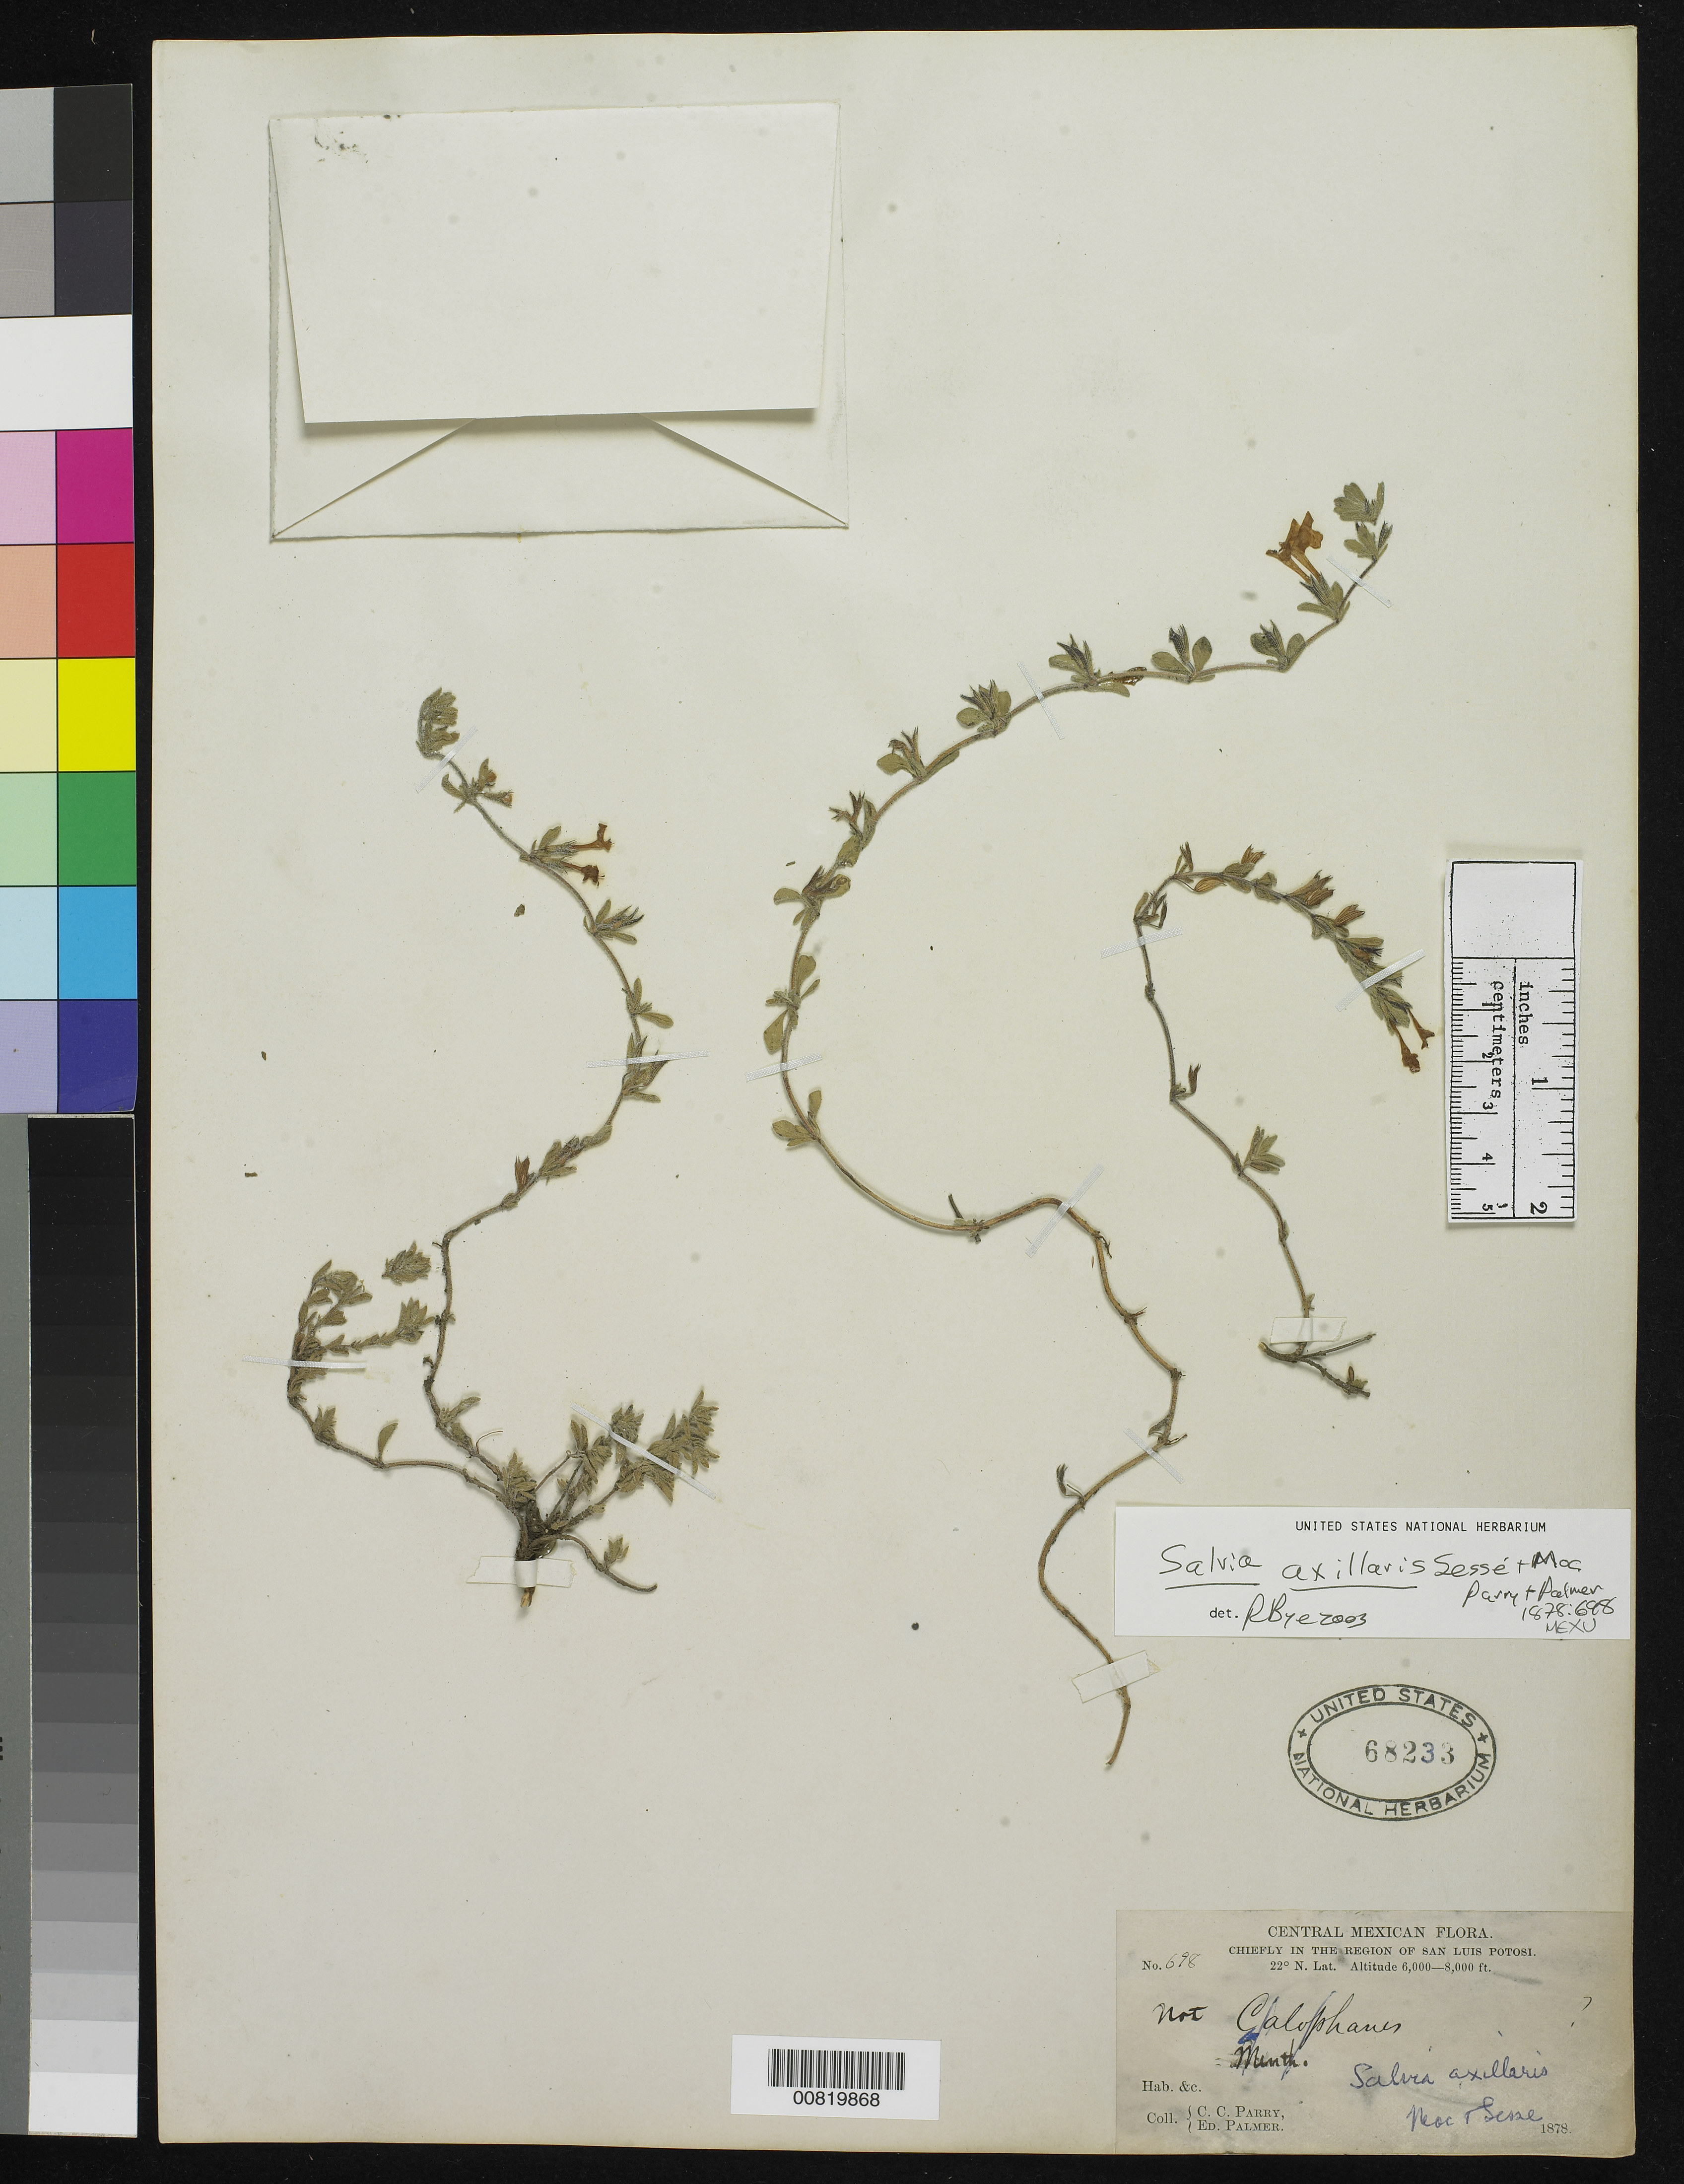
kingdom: Plantae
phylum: Tracheophyta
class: Magnoliopsida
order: Lamiales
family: Lamiaceae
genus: Salvia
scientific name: Salvia axillaris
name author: Moc. & Sessé ex Benth.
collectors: C. C. Parry & E. Palmer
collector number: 698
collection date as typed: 1878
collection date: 1878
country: Mexico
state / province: San Luis Potosí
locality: Chiefly in the region of San Luis Potosí.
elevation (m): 1829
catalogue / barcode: US 68233